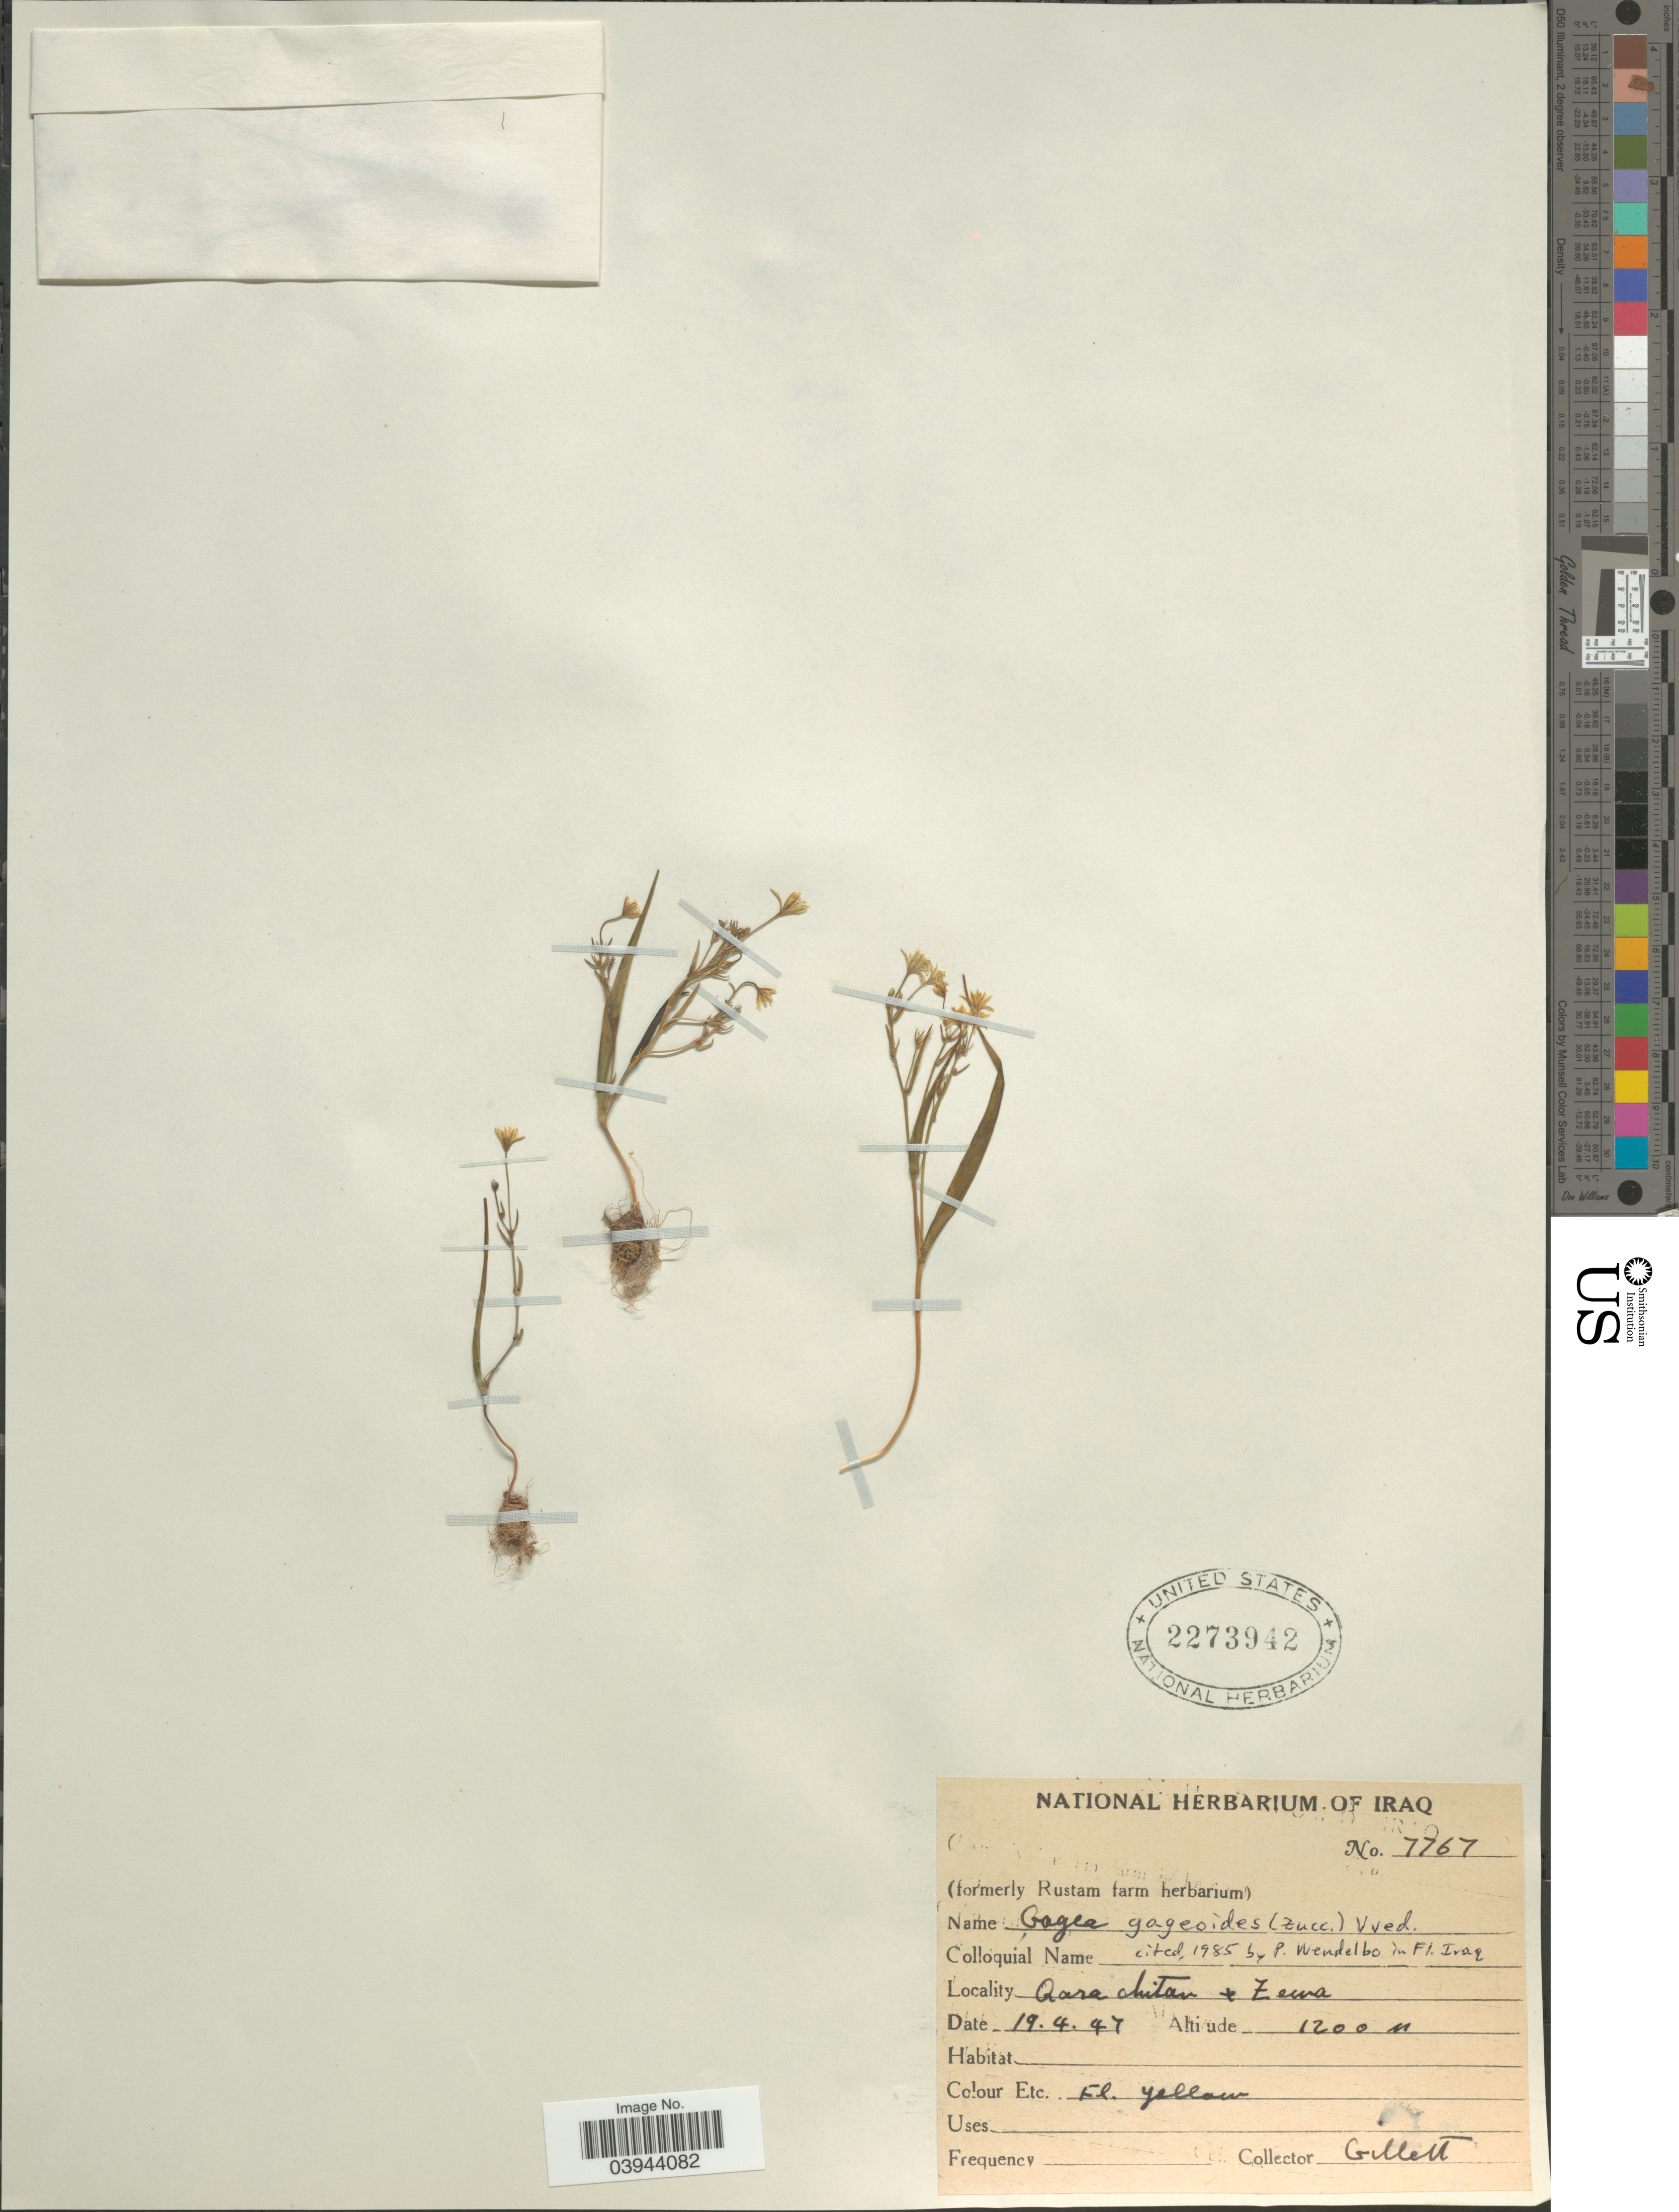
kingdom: Plantae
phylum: Tracheophyta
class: Liliopsida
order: Liliales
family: Liliaceae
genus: Gagea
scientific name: Gagea gageoides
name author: (Zucc.) Vved.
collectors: Gillett, --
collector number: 7767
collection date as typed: Transcribed d/m/y: 19/4/47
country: Iraq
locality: Qara chitan & Zewa.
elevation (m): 1200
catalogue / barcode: US 2273942